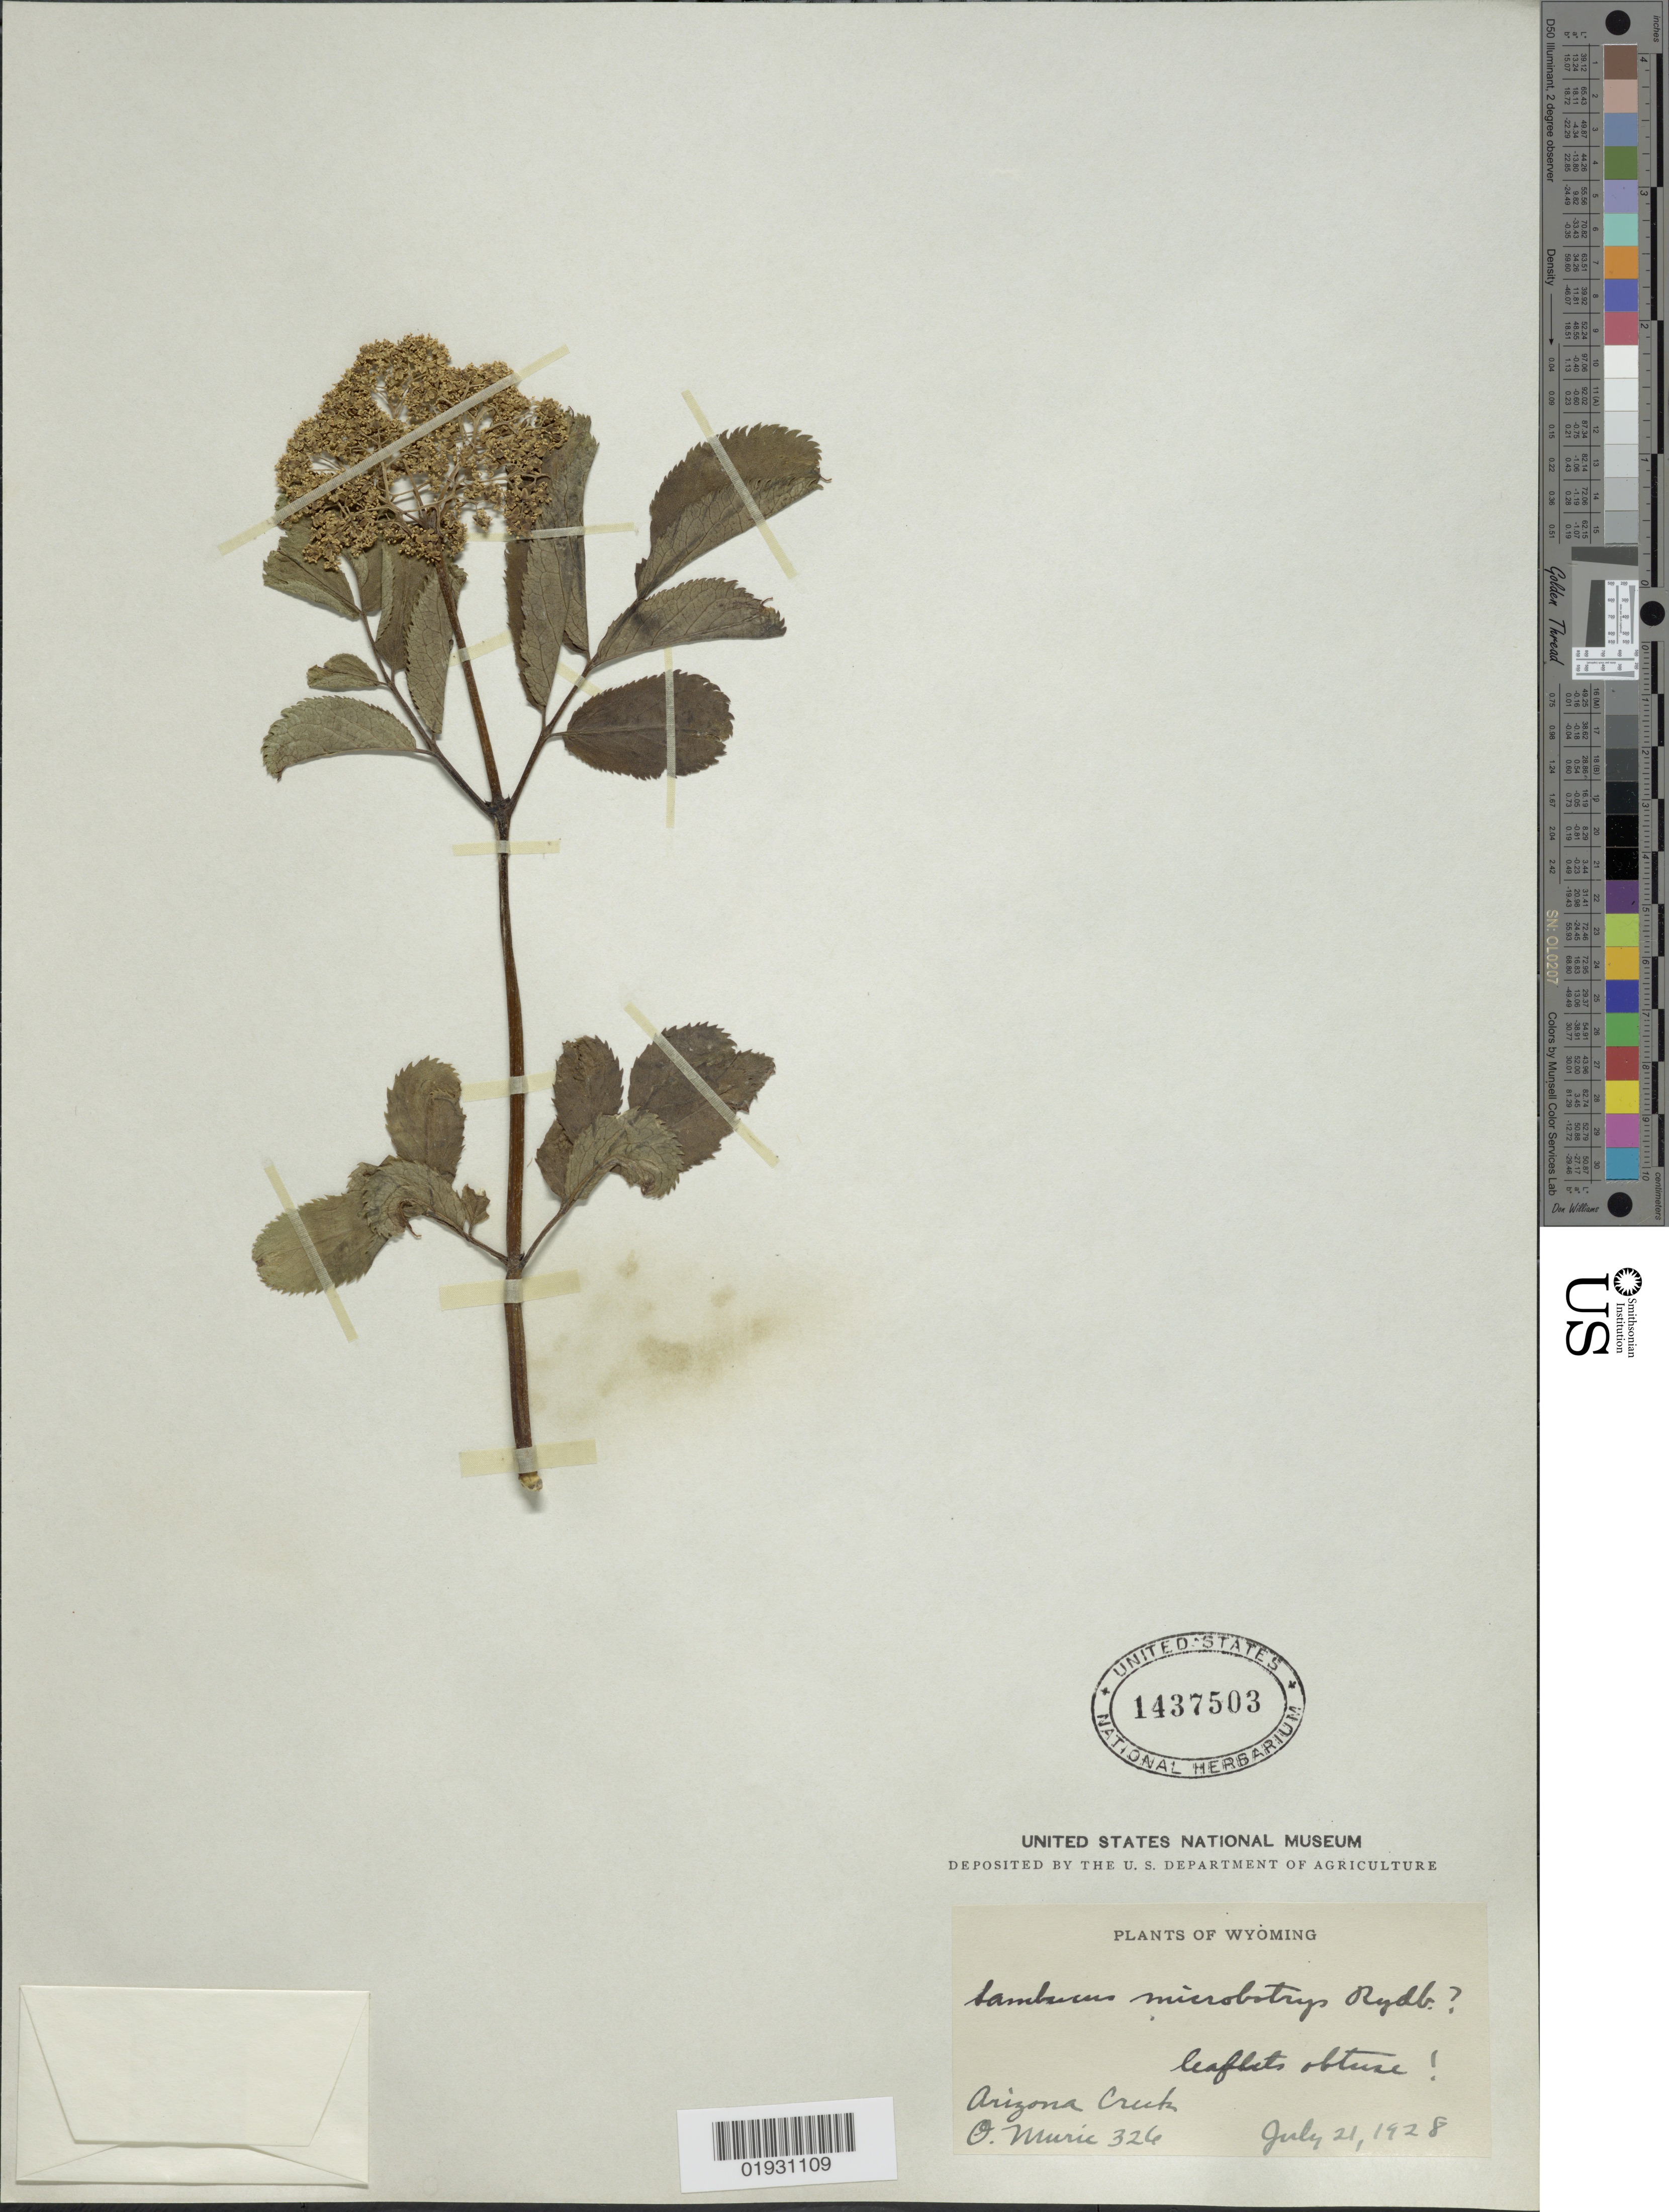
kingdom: Plantae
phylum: Tracheophyta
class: Magnoliopsida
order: Dipsacales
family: Viburnaceae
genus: Sambucus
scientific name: Sambucus microbotrys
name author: Rydb.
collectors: O. Murie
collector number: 326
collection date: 1928-07-21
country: United States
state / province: Wyoming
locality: Arizona Creek.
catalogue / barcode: US 1437503